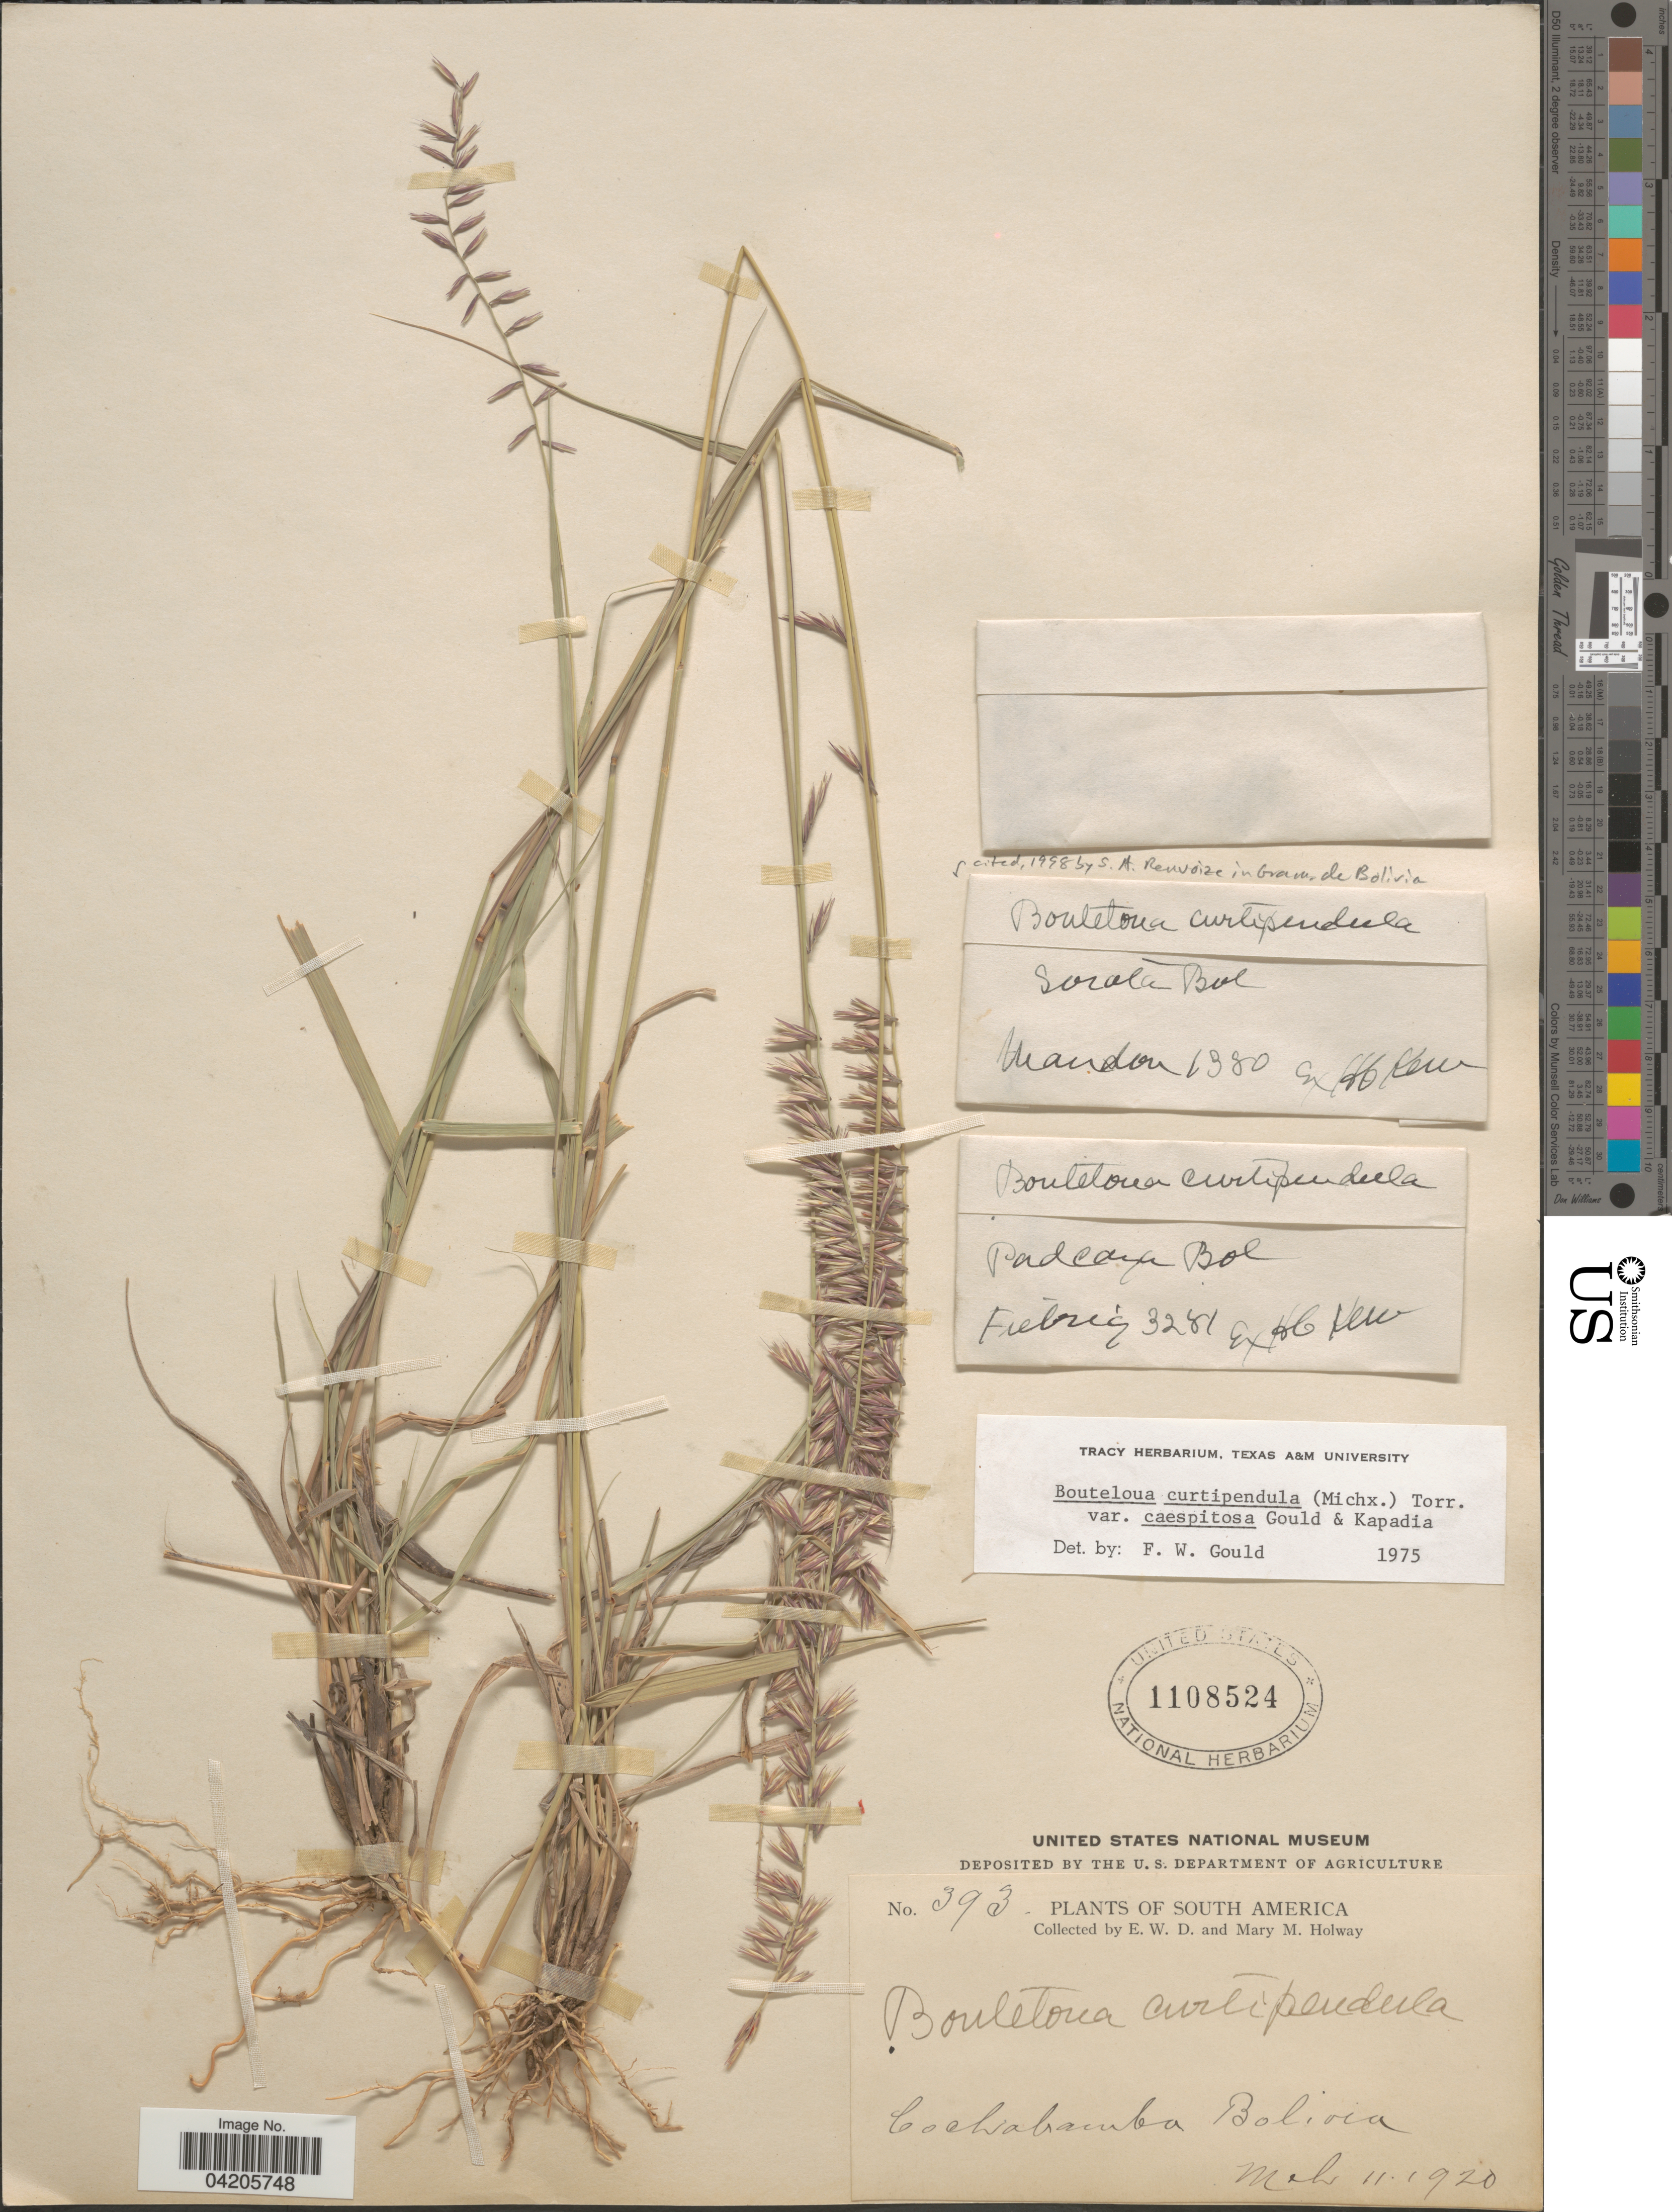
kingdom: Plantae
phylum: Tracheophyta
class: Liliopsida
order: Poales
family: Poaceae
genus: Bouteloua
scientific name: Bouteloua curtipendula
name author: (Michx.) Torr.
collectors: E. W. D. Holway & M. M. Holway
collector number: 393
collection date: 1920-03-11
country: Bolivia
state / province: Cochabamba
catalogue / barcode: US 1108524